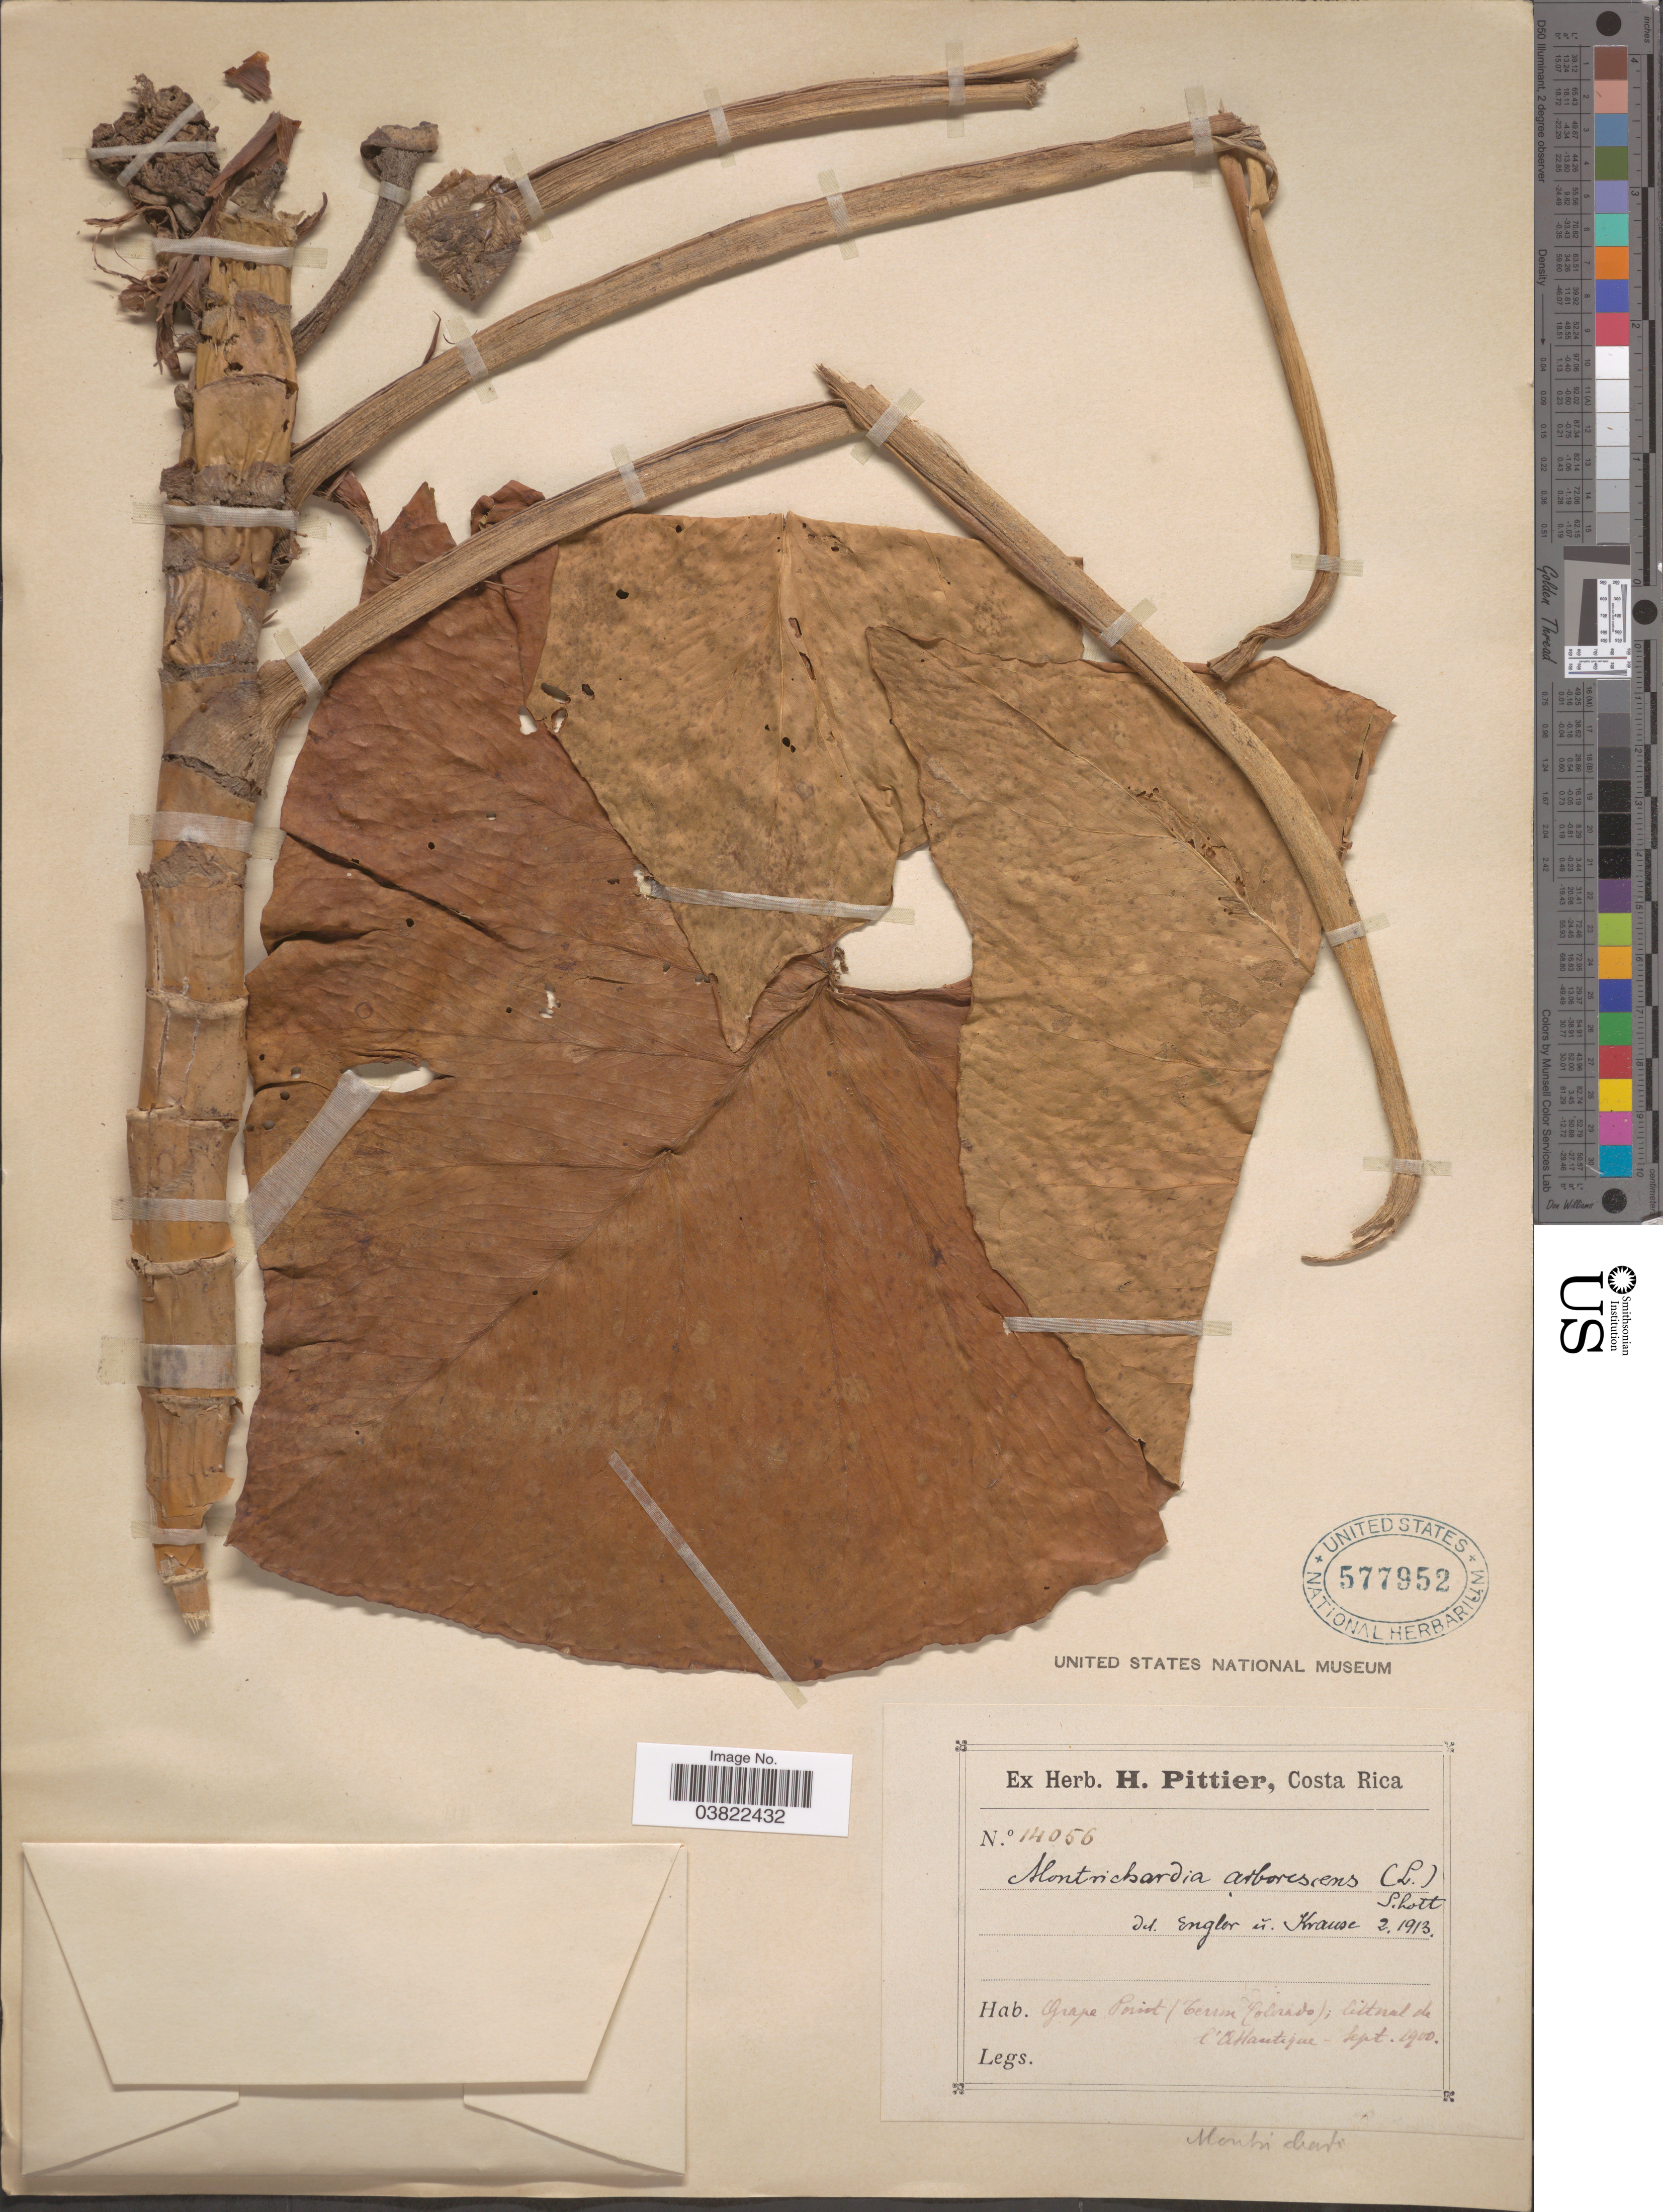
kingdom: Plantae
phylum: Tracheophyta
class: Liliopsida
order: Alismatales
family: Araceae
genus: Montrichardia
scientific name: Montrichardia arborea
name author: (Kunth) Schott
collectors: H. F. Pittier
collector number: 14056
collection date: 1900-09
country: Costa Rica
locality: Grape Point (Terrón Colorado); littoral de l'Atlantique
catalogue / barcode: US 577952